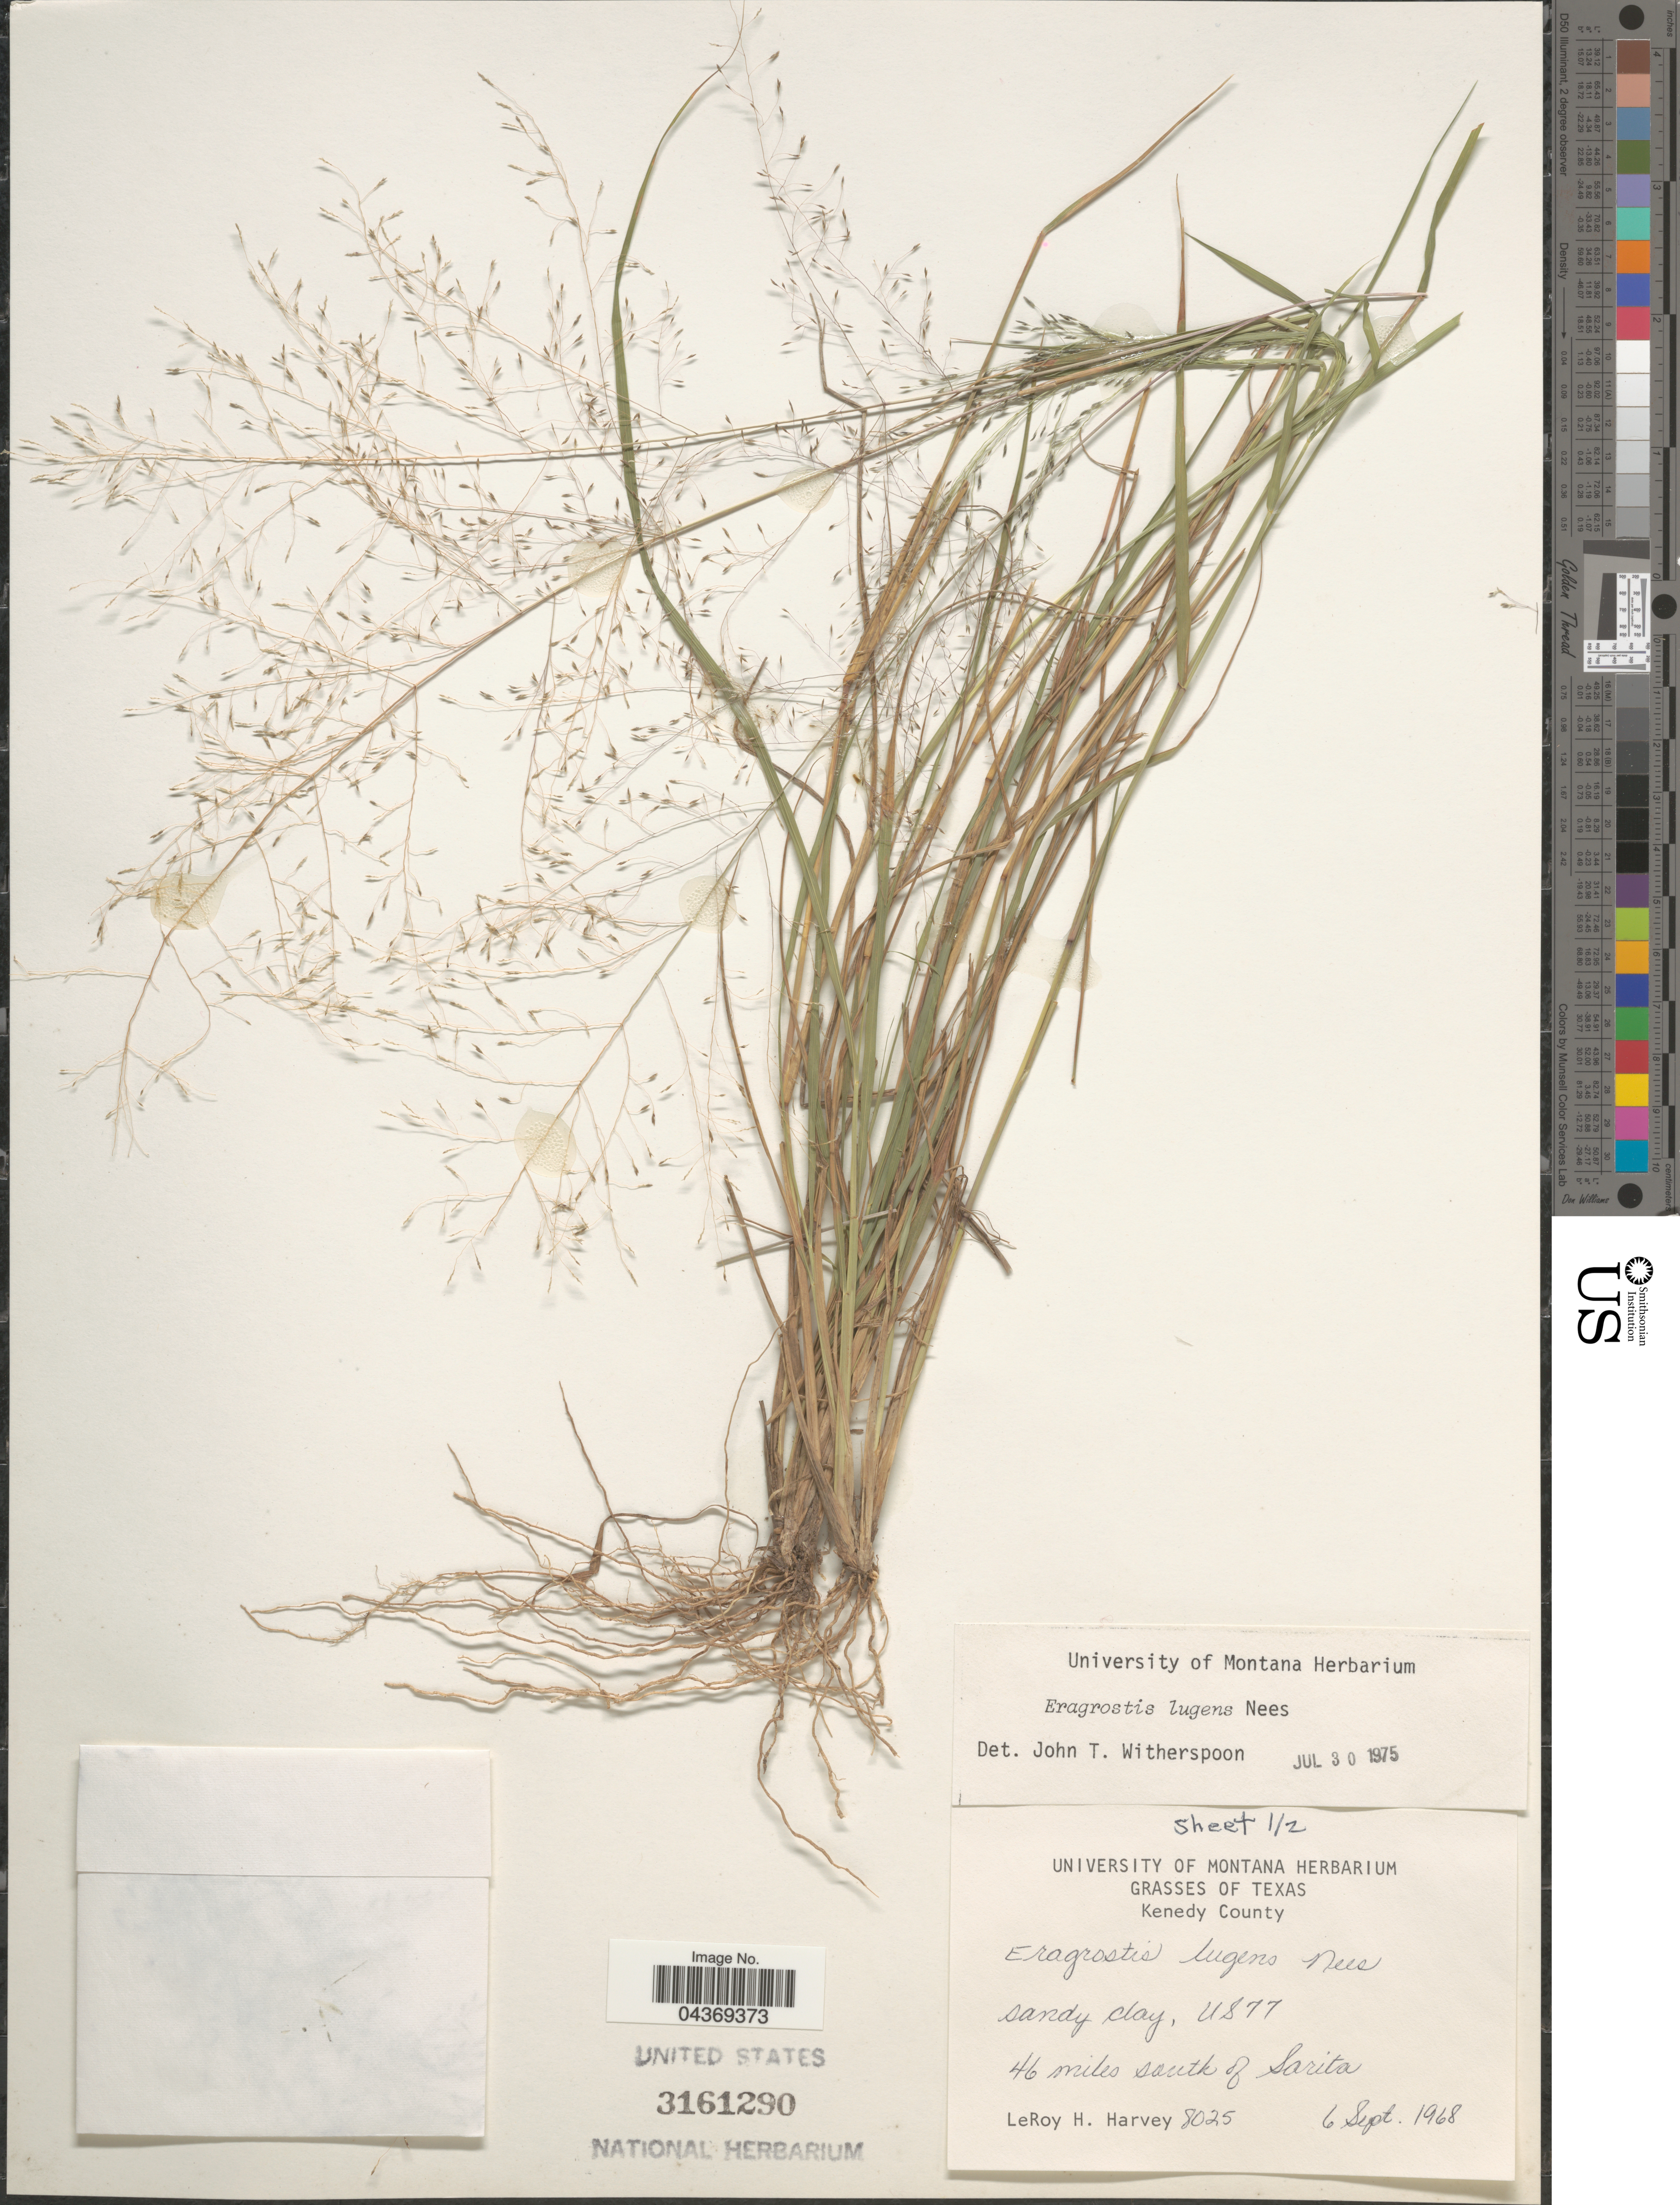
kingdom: Plantae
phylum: Tracheophyta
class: Liliopsida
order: Poales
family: Poaceae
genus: Eragrostis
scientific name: Eragrostis lugens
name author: Nees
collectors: L. H. Harvey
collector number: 8025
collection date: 1968-09-06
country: United States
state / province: Texas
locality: Kenedy County. Sandy clay, US 77. 46 miles south of Sarita.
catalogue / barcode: US 3161290